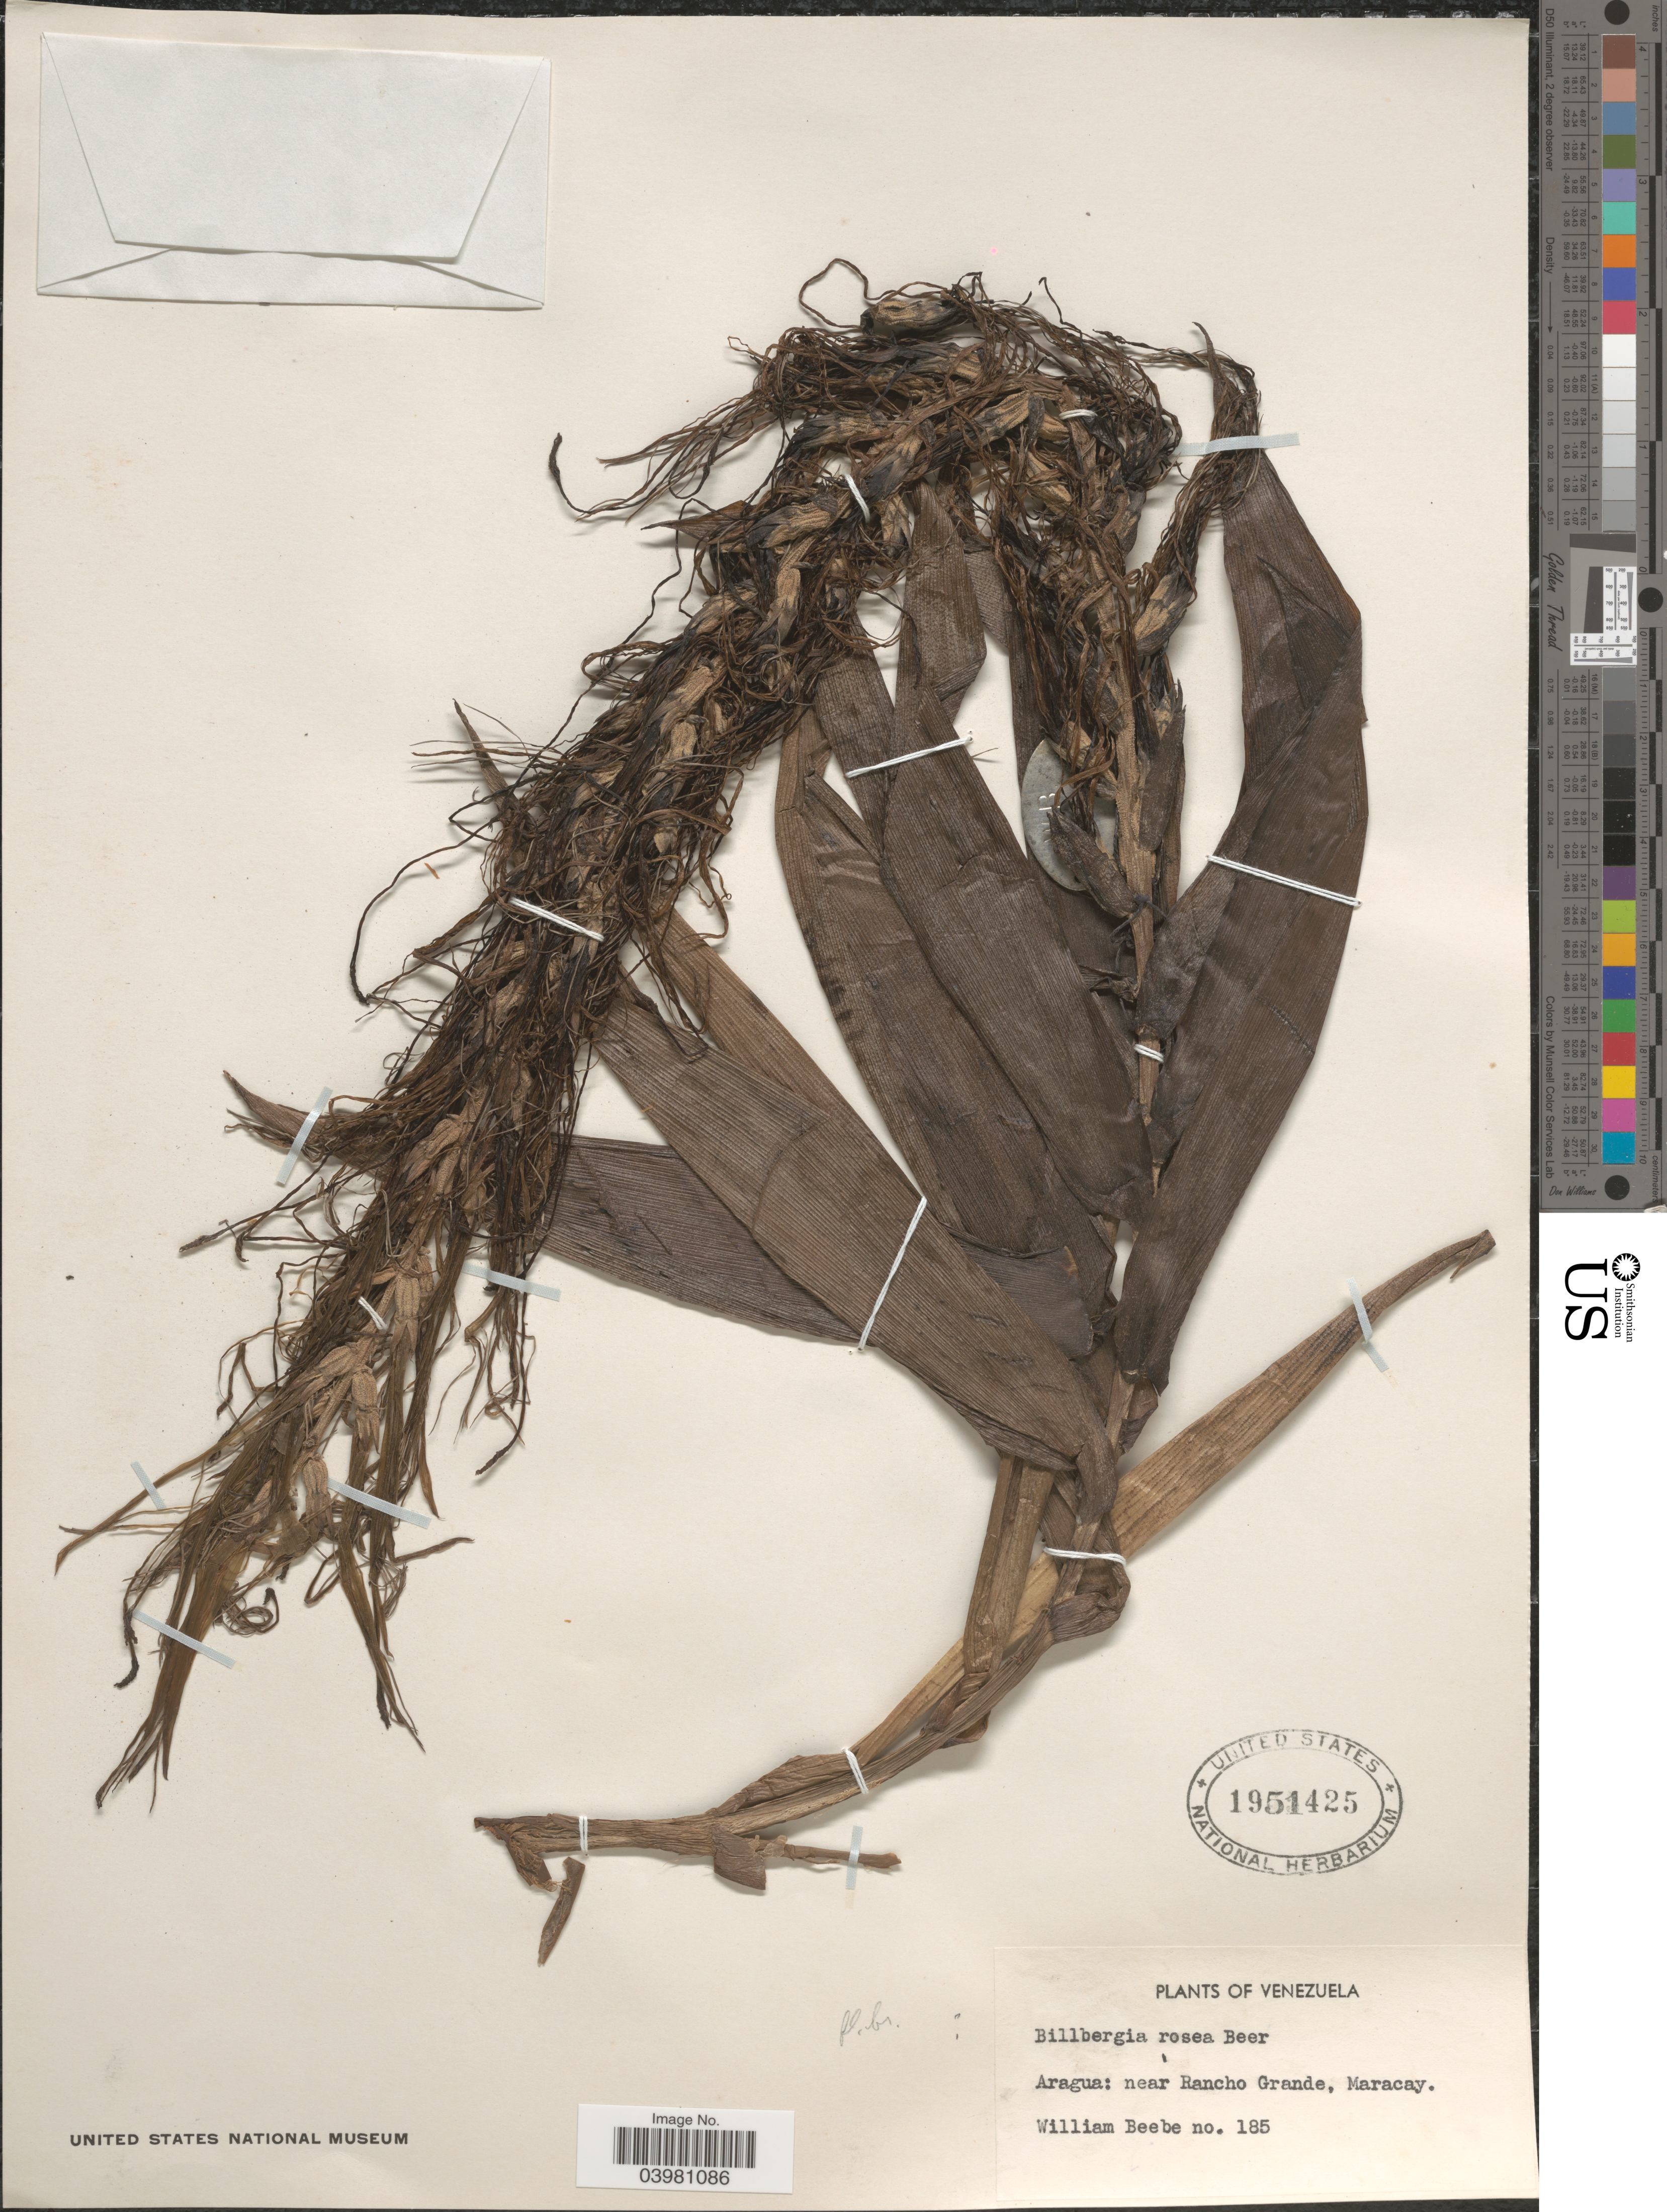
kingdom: Plantae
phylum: Tracheophyta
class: Liliopsida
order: Poales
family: Bromeliaceae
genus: Billbergia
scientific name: Billbergia rosea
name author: Beer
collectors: W. Beebe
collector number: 185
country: Venezuela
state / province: Aragua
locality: Near Rancho Grande, Maracay.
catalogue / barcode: US 1951425